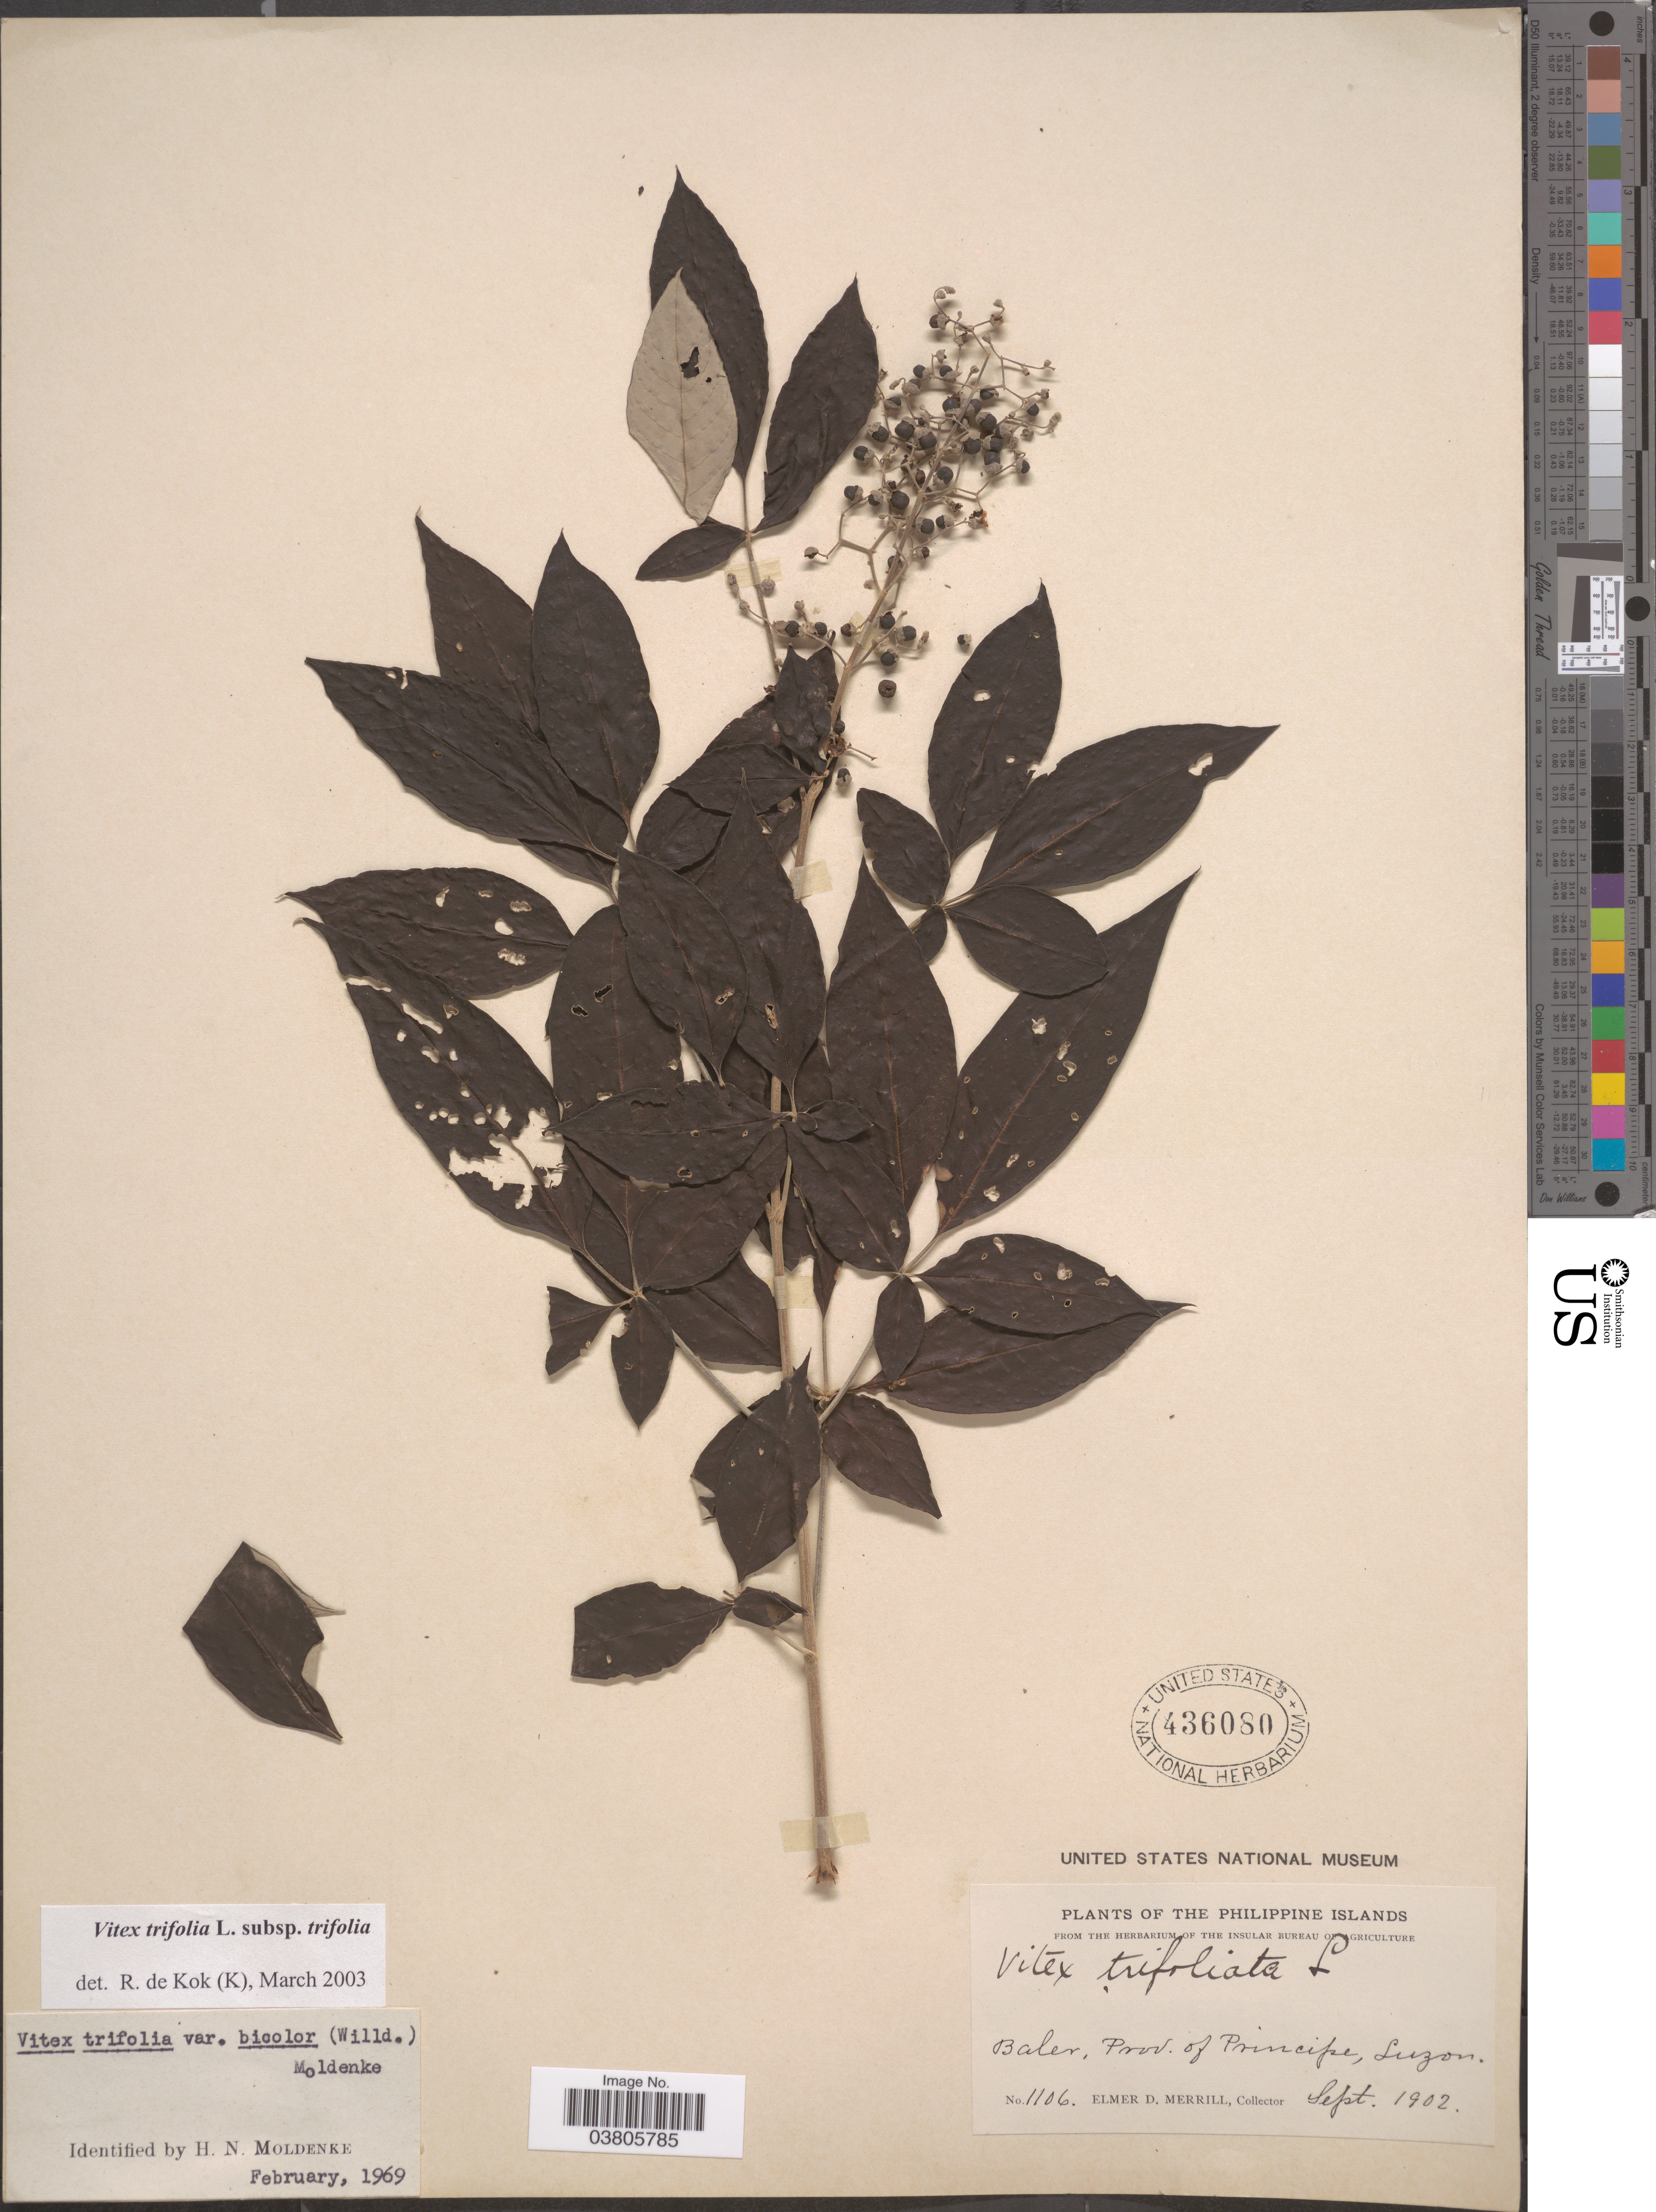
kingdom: Plantae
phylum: Tracheophyta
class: Magnoliopsida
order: Lamiales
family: Lamiaceae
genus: Vitex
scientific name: Vitex trifolia subsp. trifolia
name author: Vahl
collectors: E. D. Merrill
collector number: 1106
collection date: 1902-09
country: Philippines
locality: Philippine Islands. baler, Prov. of Principe, Luzon.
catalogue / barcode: US 436080